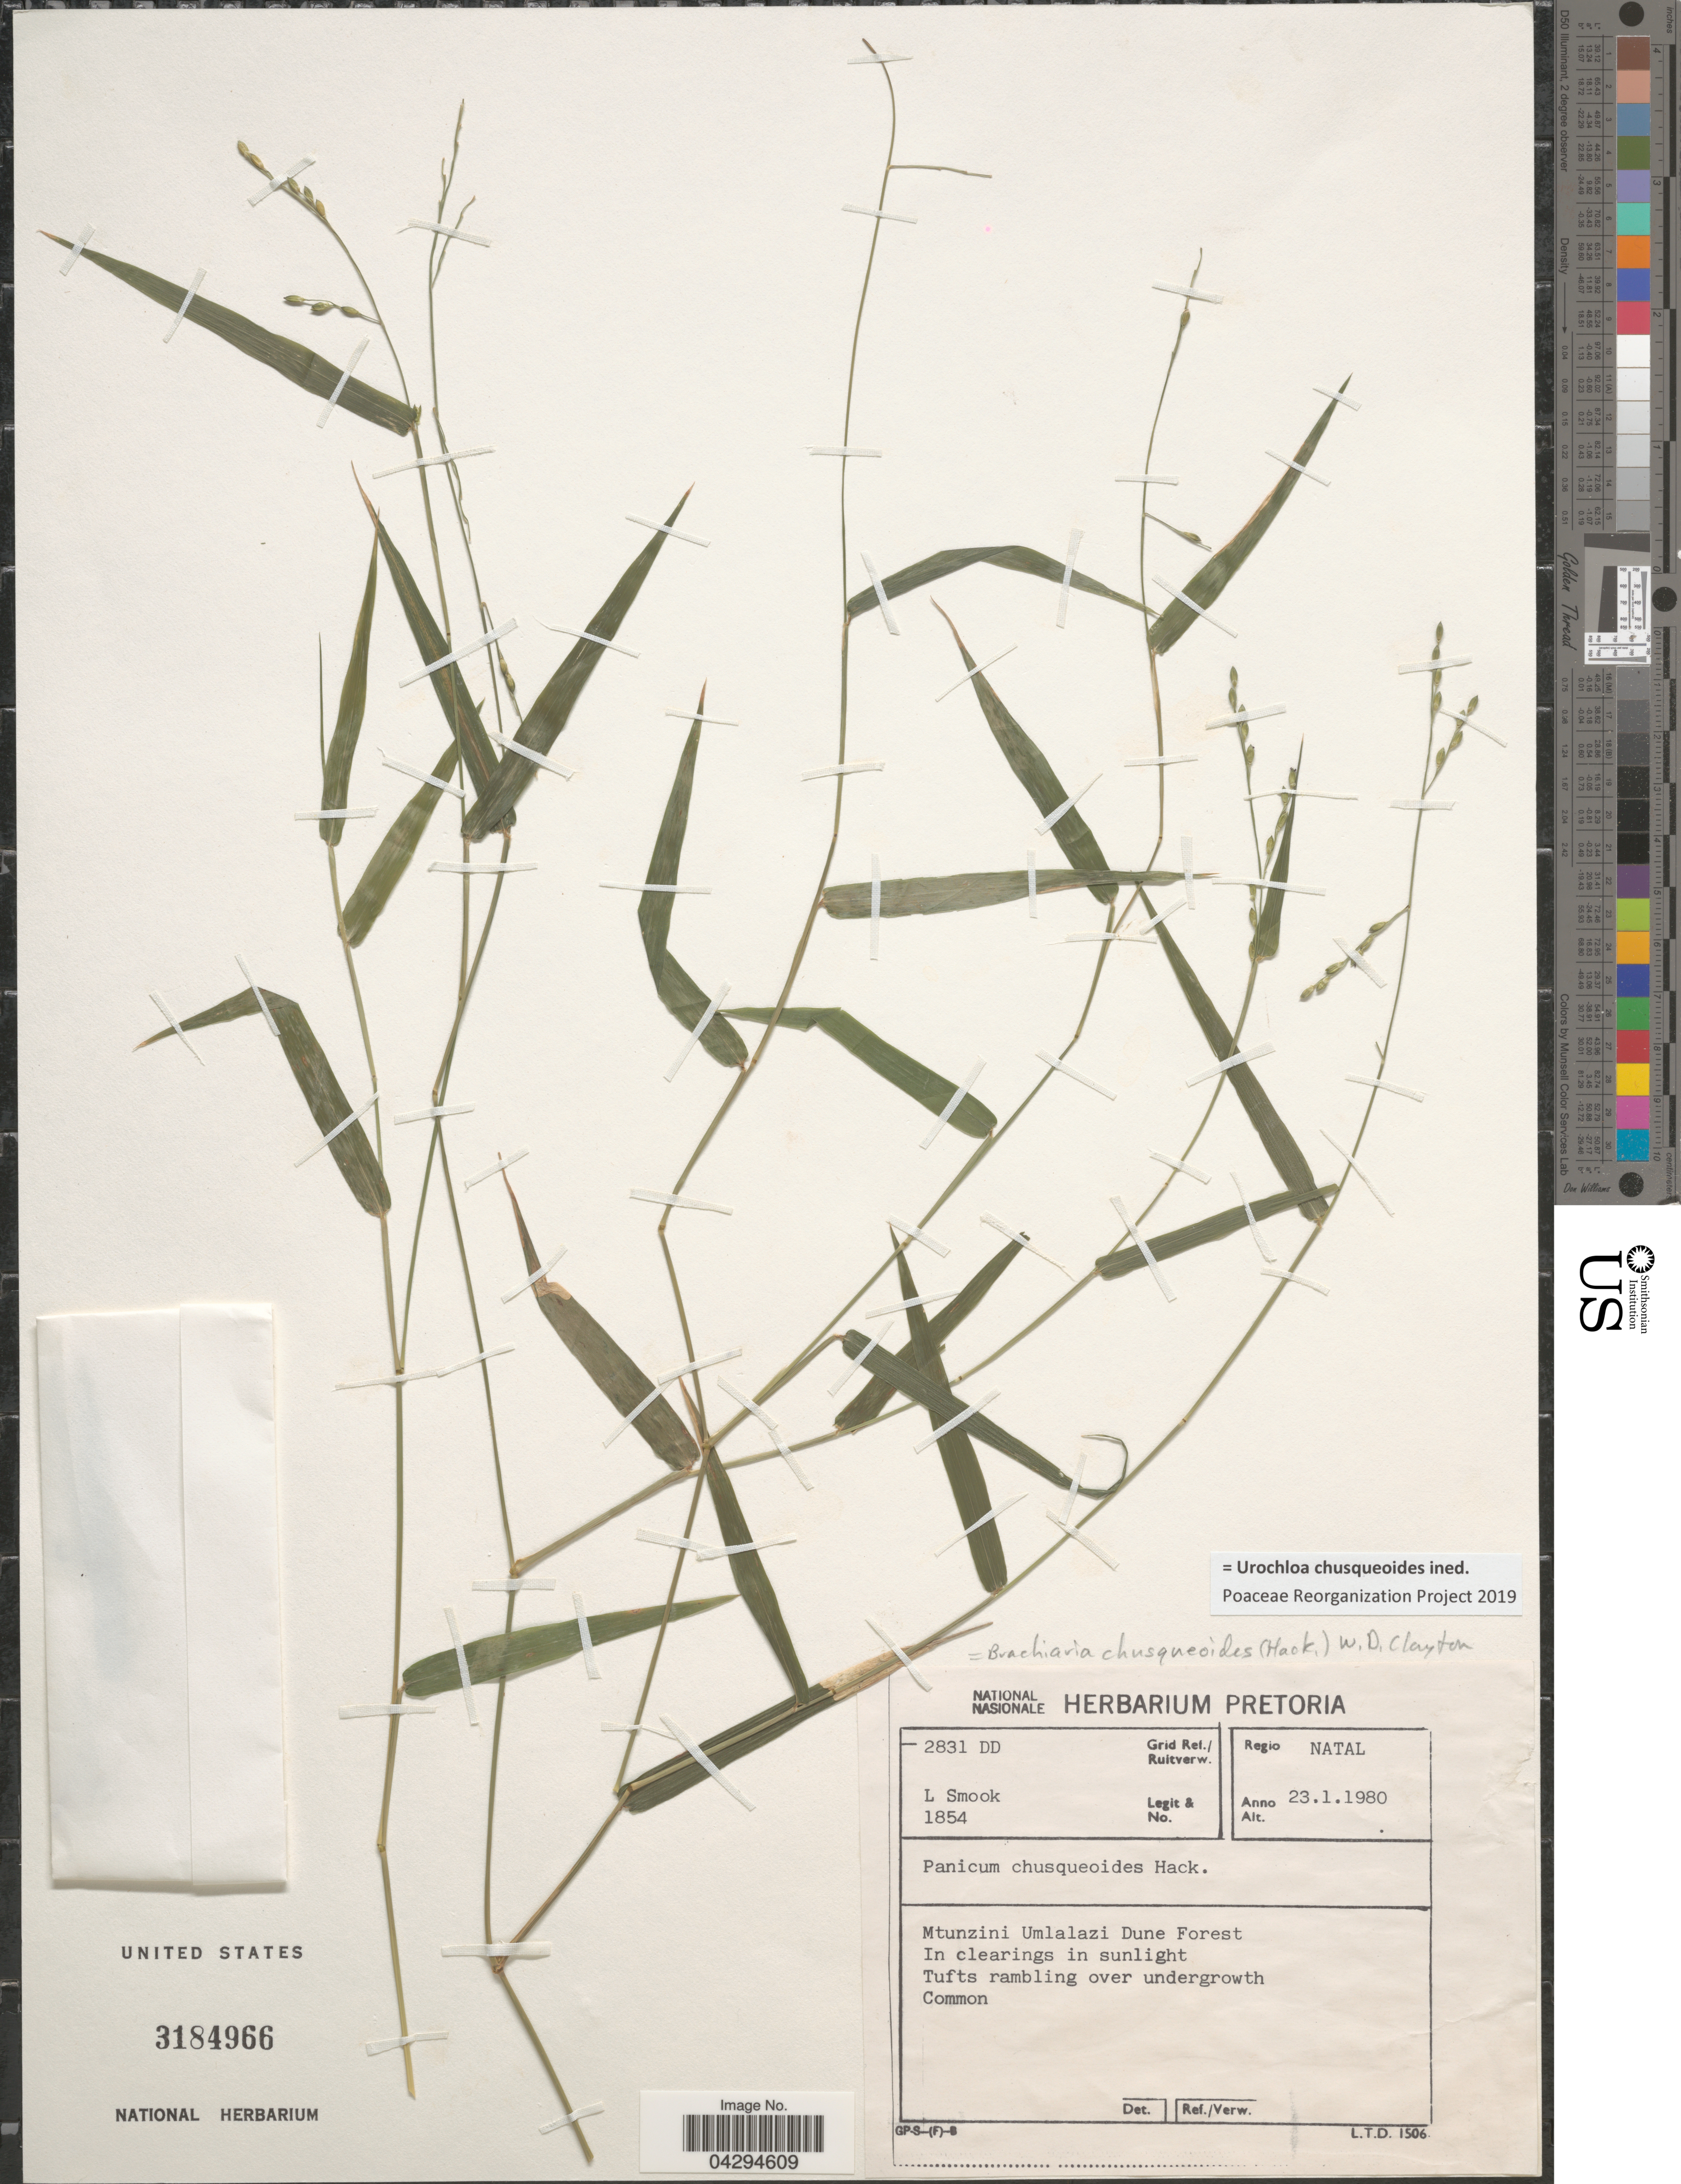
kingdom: Plantae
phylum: Tracheophyta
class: Liliopsida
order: Poales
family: Poaceae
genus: Urochloa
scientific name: Urochloa chusqueoides ined.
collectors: L. Smook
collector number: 1854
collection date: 1980-01-23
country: South Africa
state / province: KwaZulu-Natal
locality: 2831 DD Grid Ref./Ruitverw. Regio Natal. Mtunzini Umlalazi Dune Forest.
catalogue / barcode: US 3184966